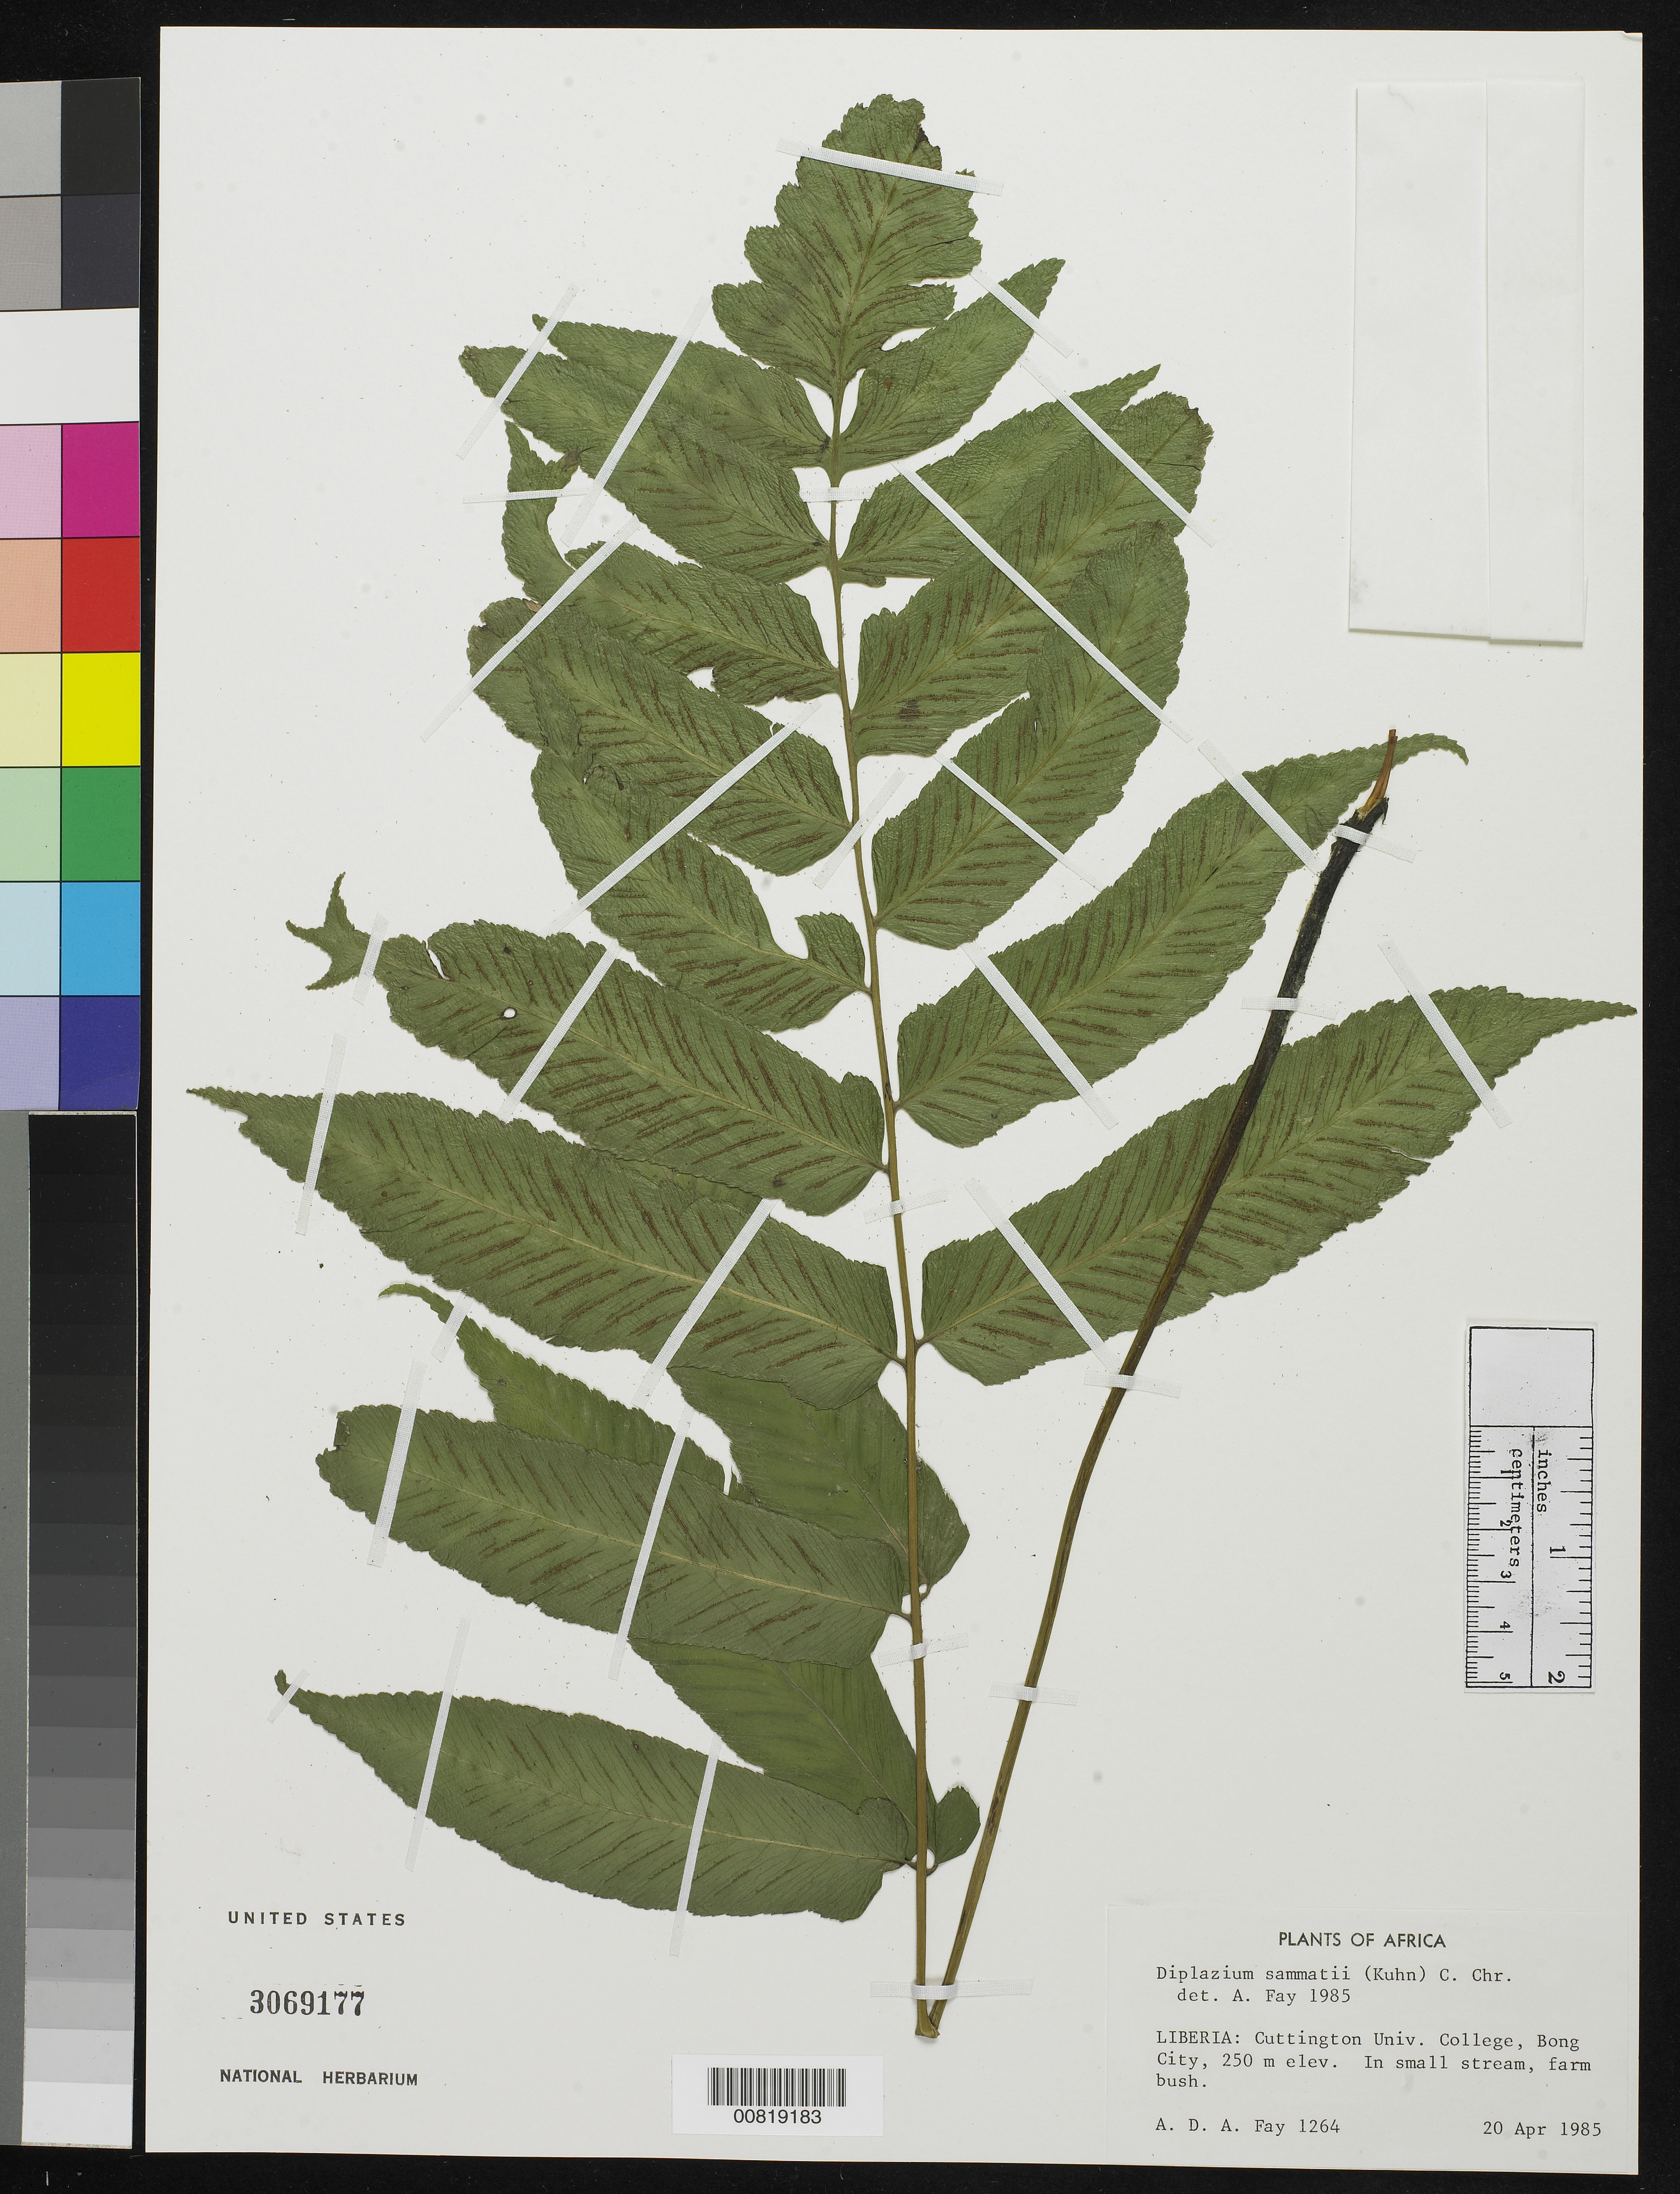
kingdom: Plantae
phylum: Tracheophyta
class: Polypodiopsida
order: Polypodiales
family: Athyriaceae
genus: Diplazium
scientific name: Diplazium sammatii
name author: (Kuhn) C. Chr.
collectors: A. Fay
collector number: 1264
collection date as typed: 20 Apr 1985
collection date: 1985-04-20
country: Liberia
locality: Cuttington Univ. College, Bong City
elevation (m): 250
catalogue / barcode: US 3069177